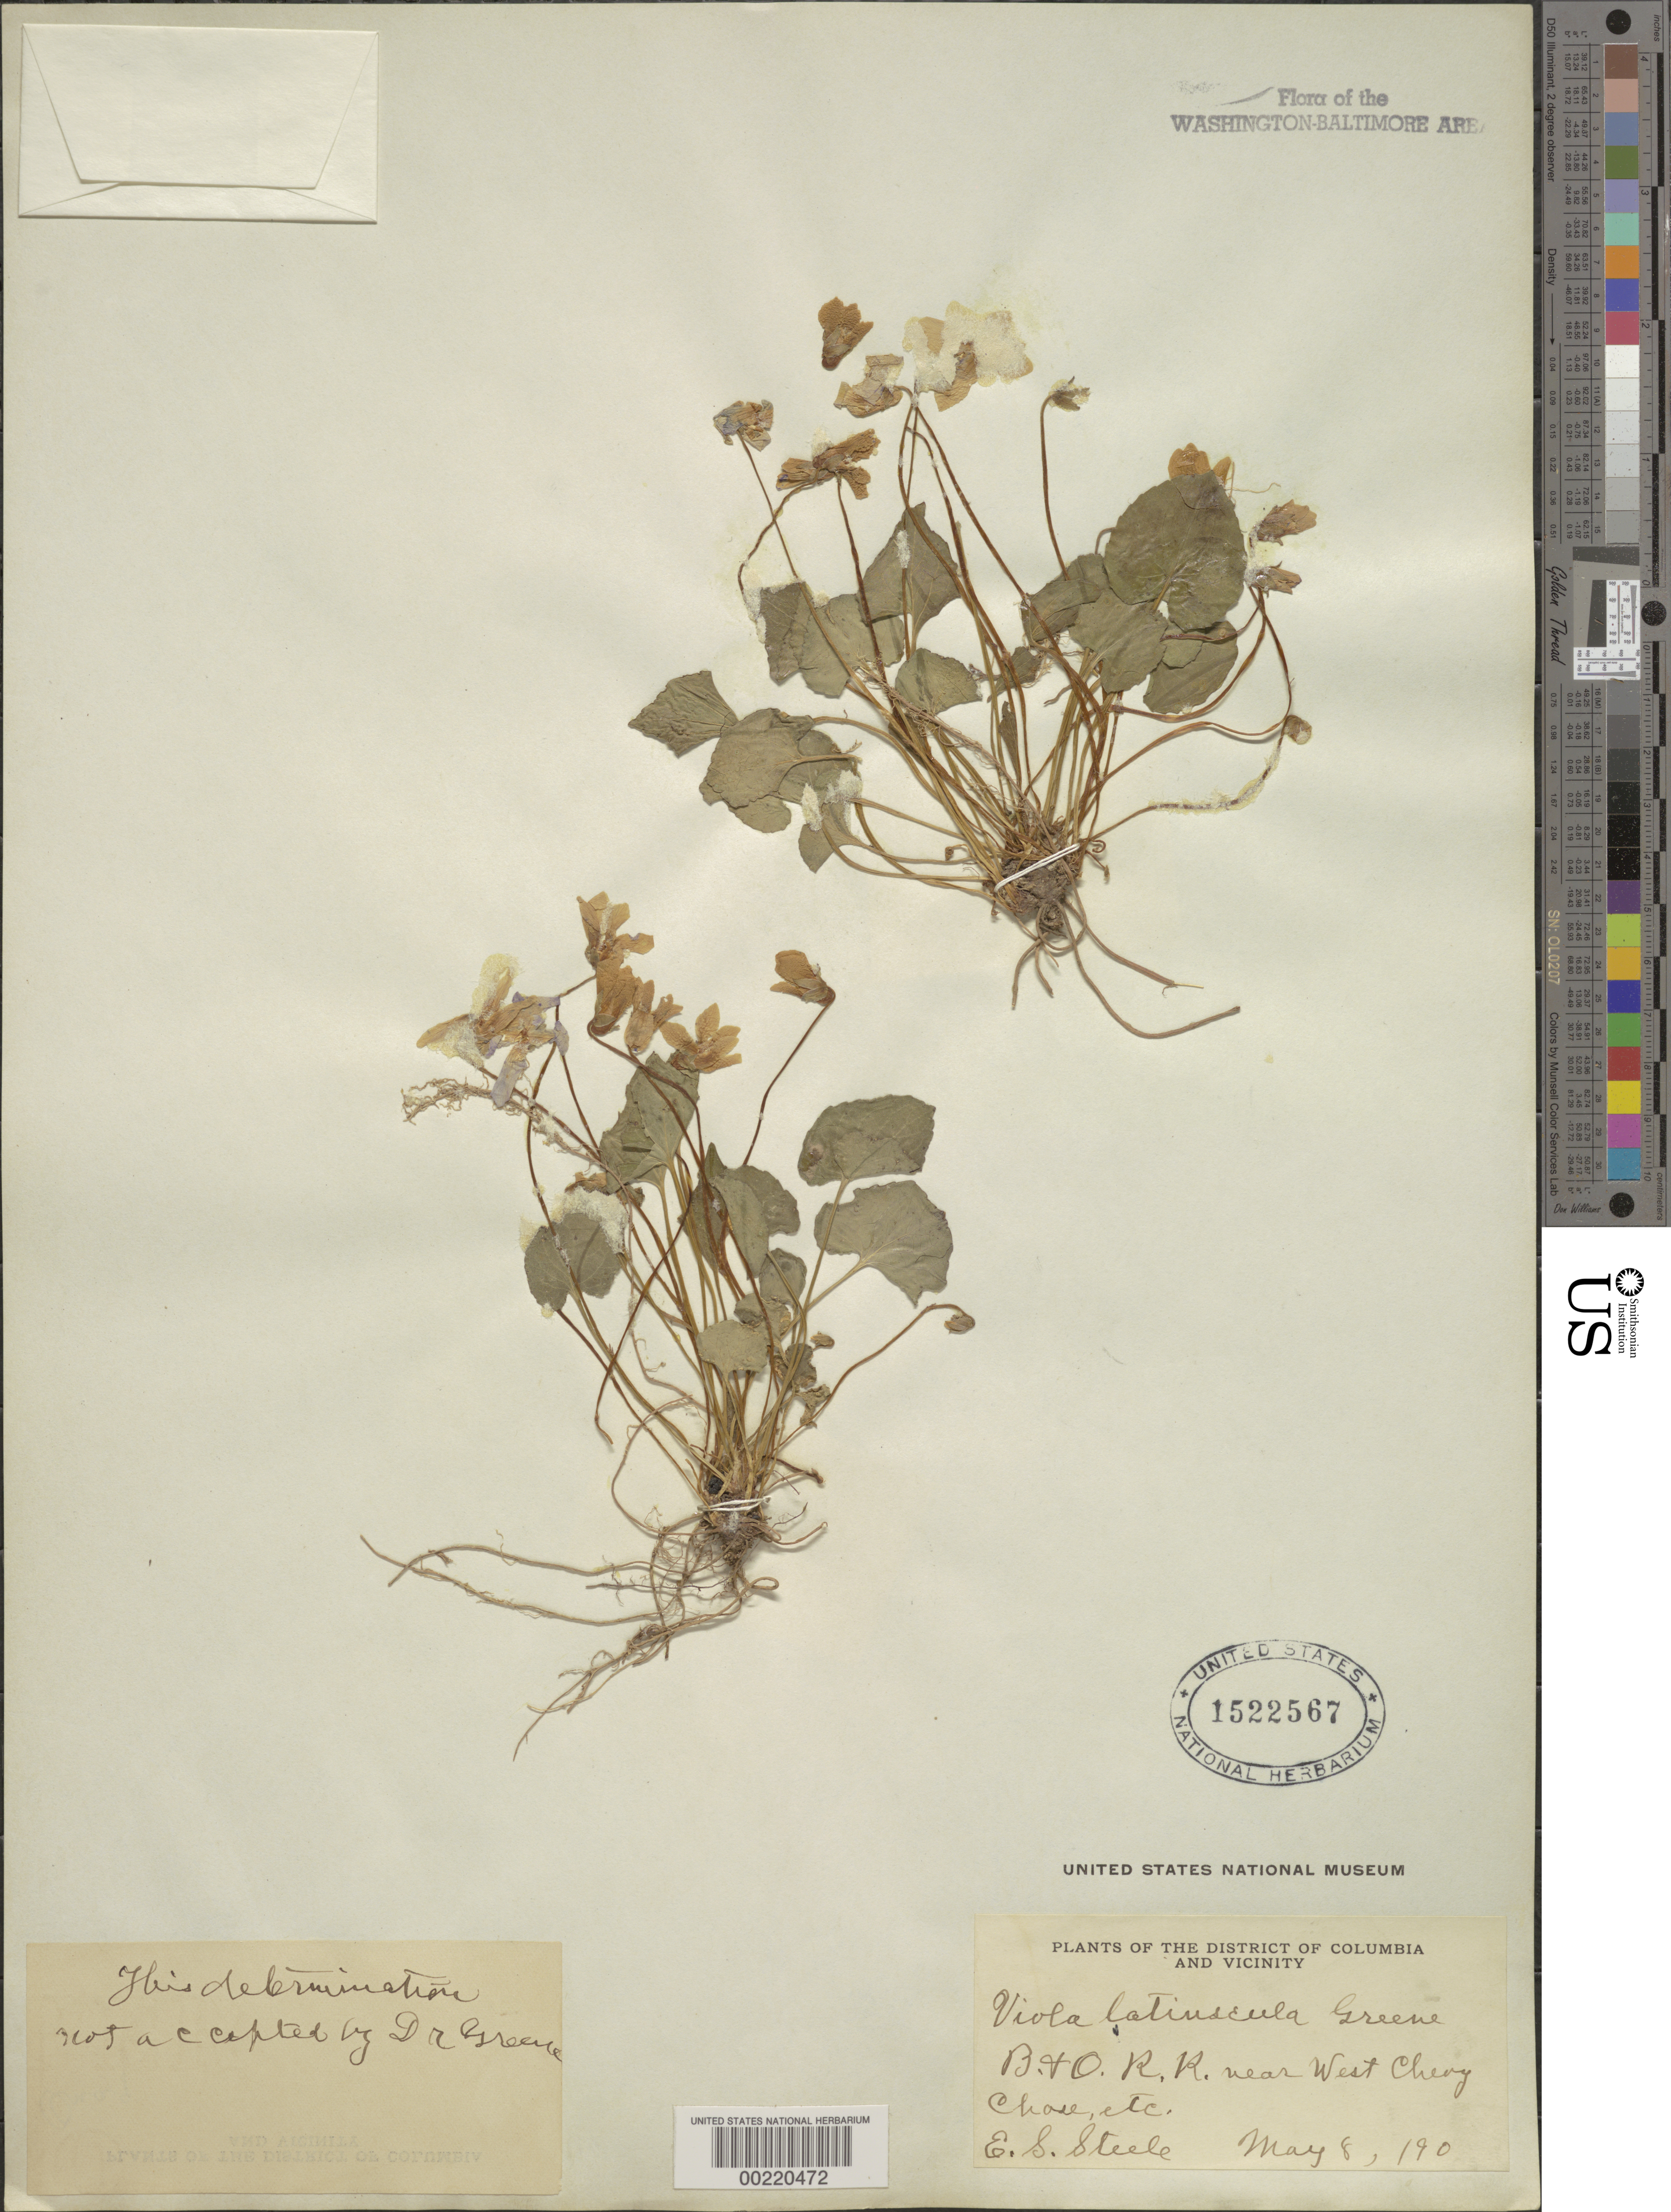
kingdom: Plantae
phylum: Tracheophyta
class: Magnoliopsida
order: Malpighiales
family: Violaceae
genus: Viola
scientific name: Viola sp.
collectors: E. Steele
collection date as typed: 08 May 190-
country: United States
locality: B. and O. railroad, west Chevy Chase vicinity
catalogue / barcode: US 1522567